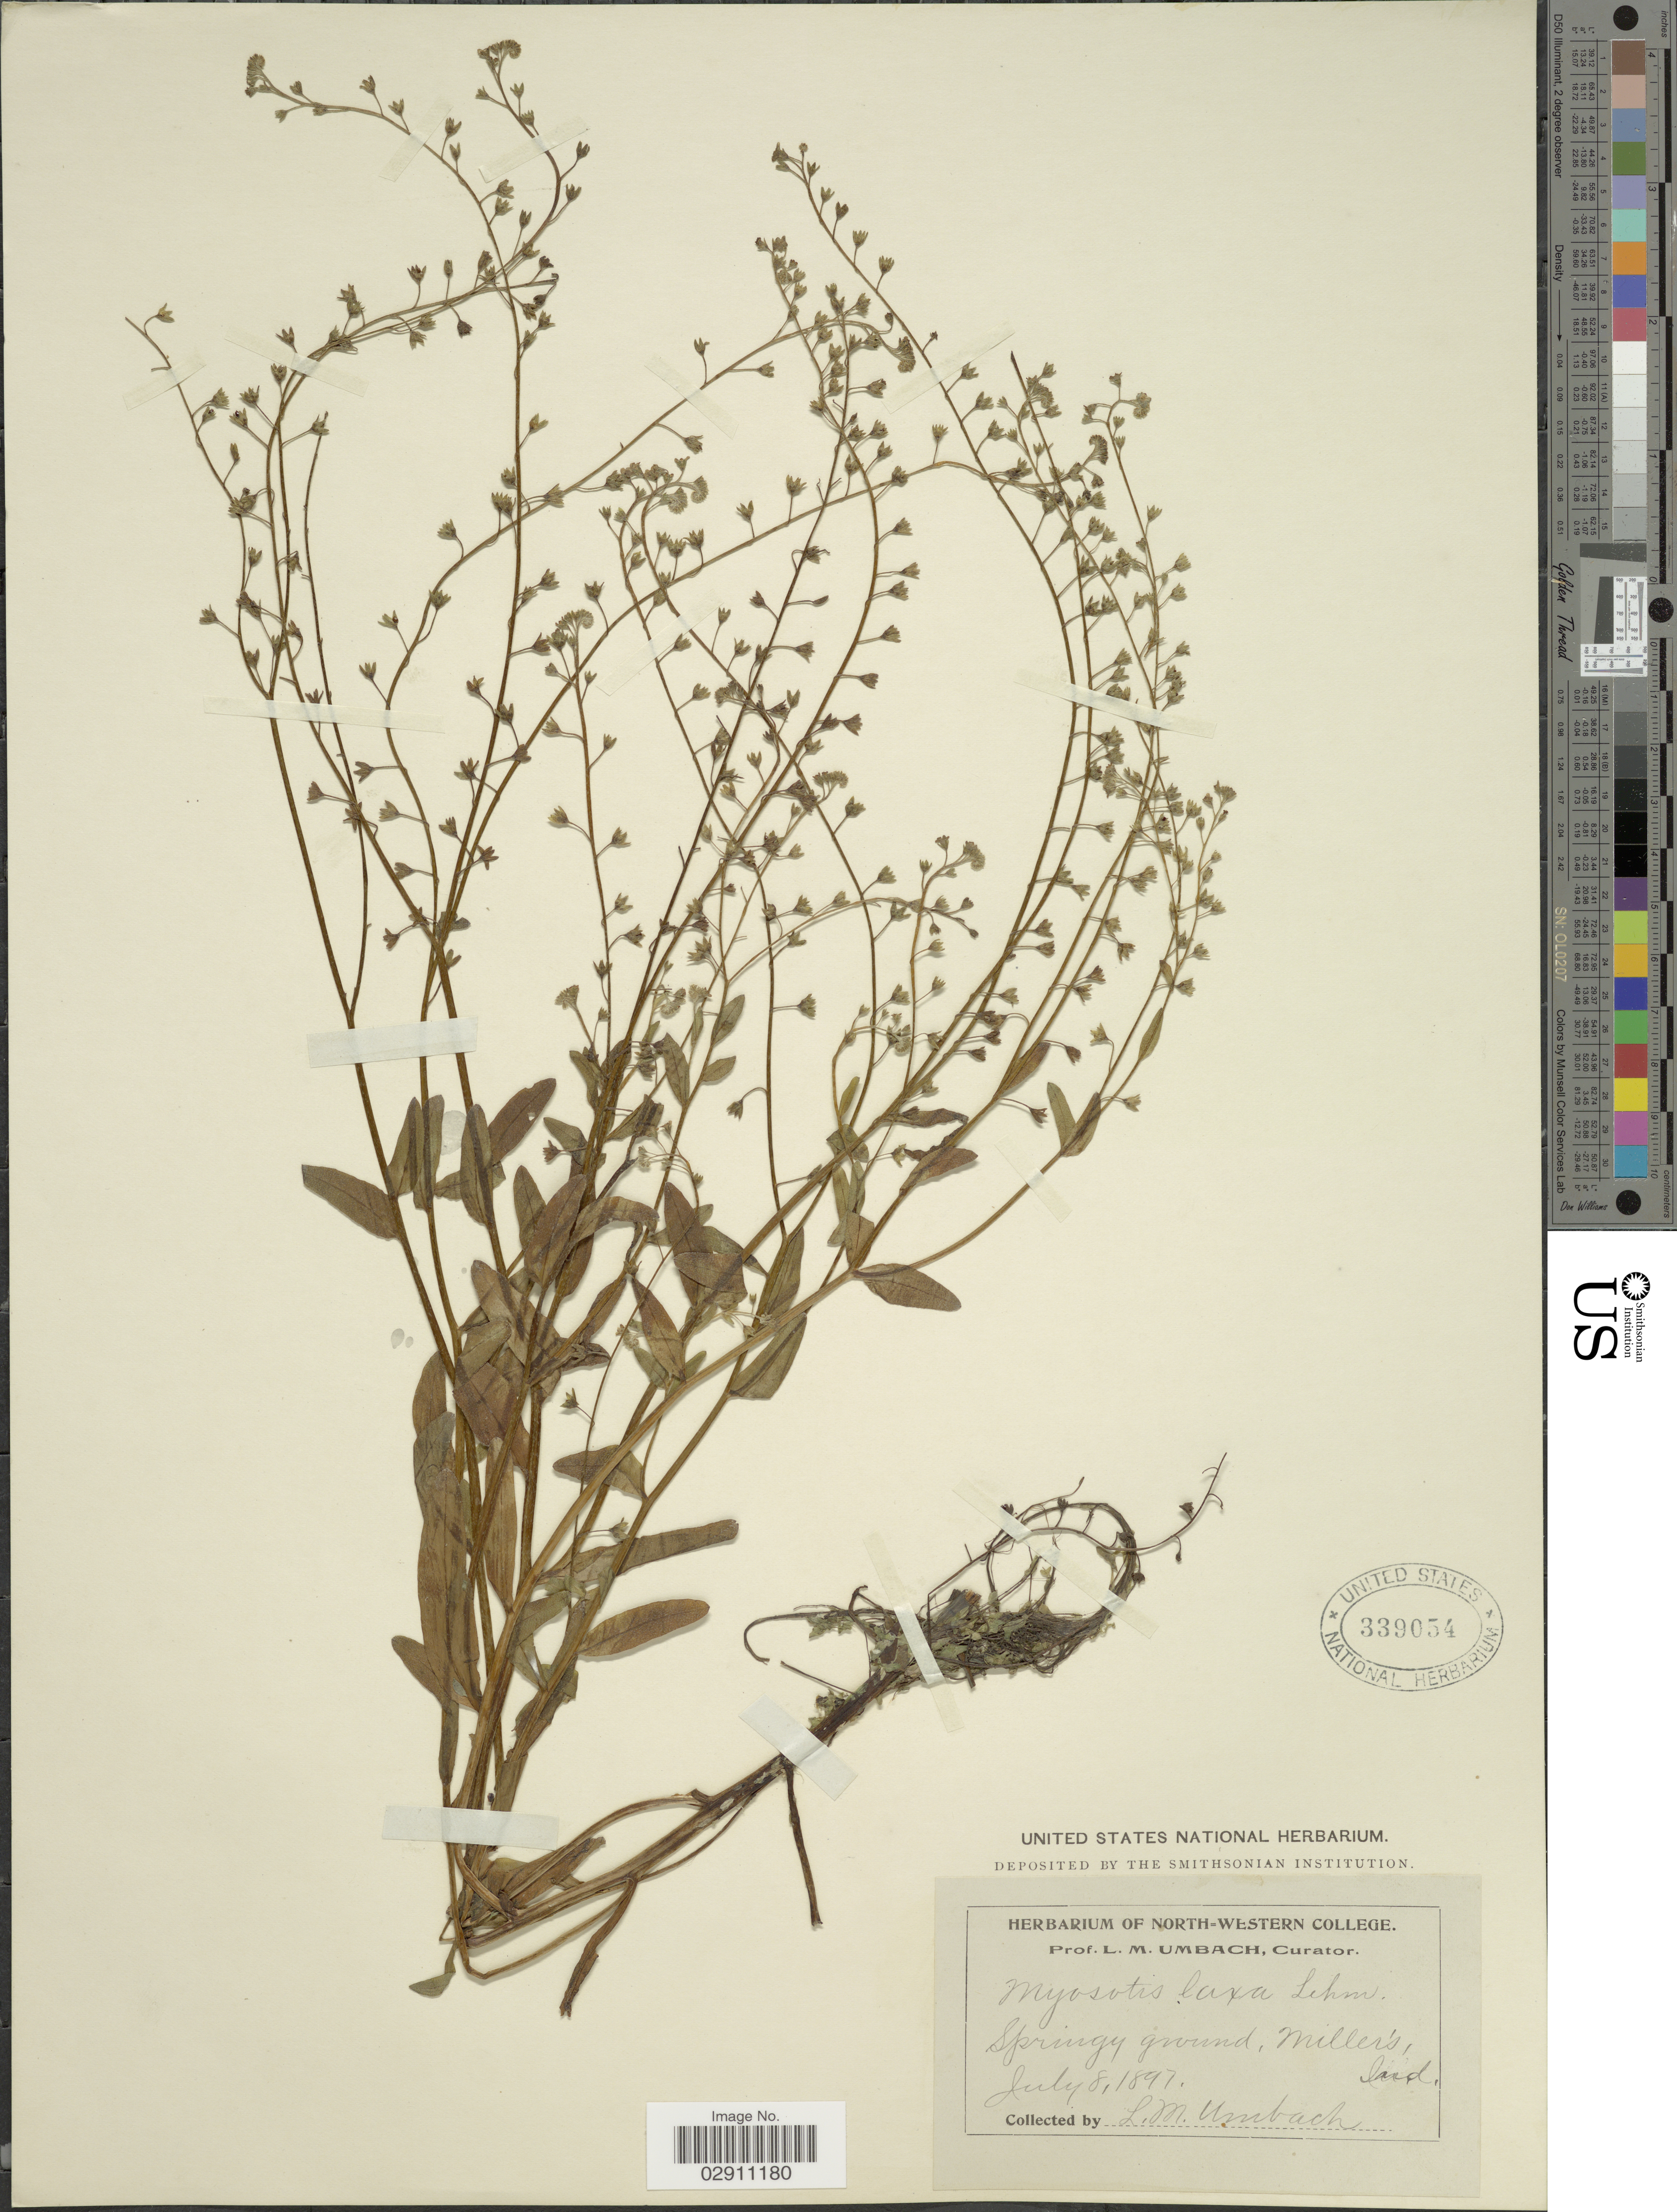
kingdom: Plantae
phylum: Tracheophyta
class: Magnoliopsida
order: Boraginales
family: Boraginaceae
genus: Myosotis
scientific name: Myosotis laxa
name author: F. Lehm.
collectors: L. M. Umbach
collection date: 1897-07-08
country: United States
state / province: Indiana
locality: Springy ground, Miller's Ind.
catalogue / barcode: US 339054